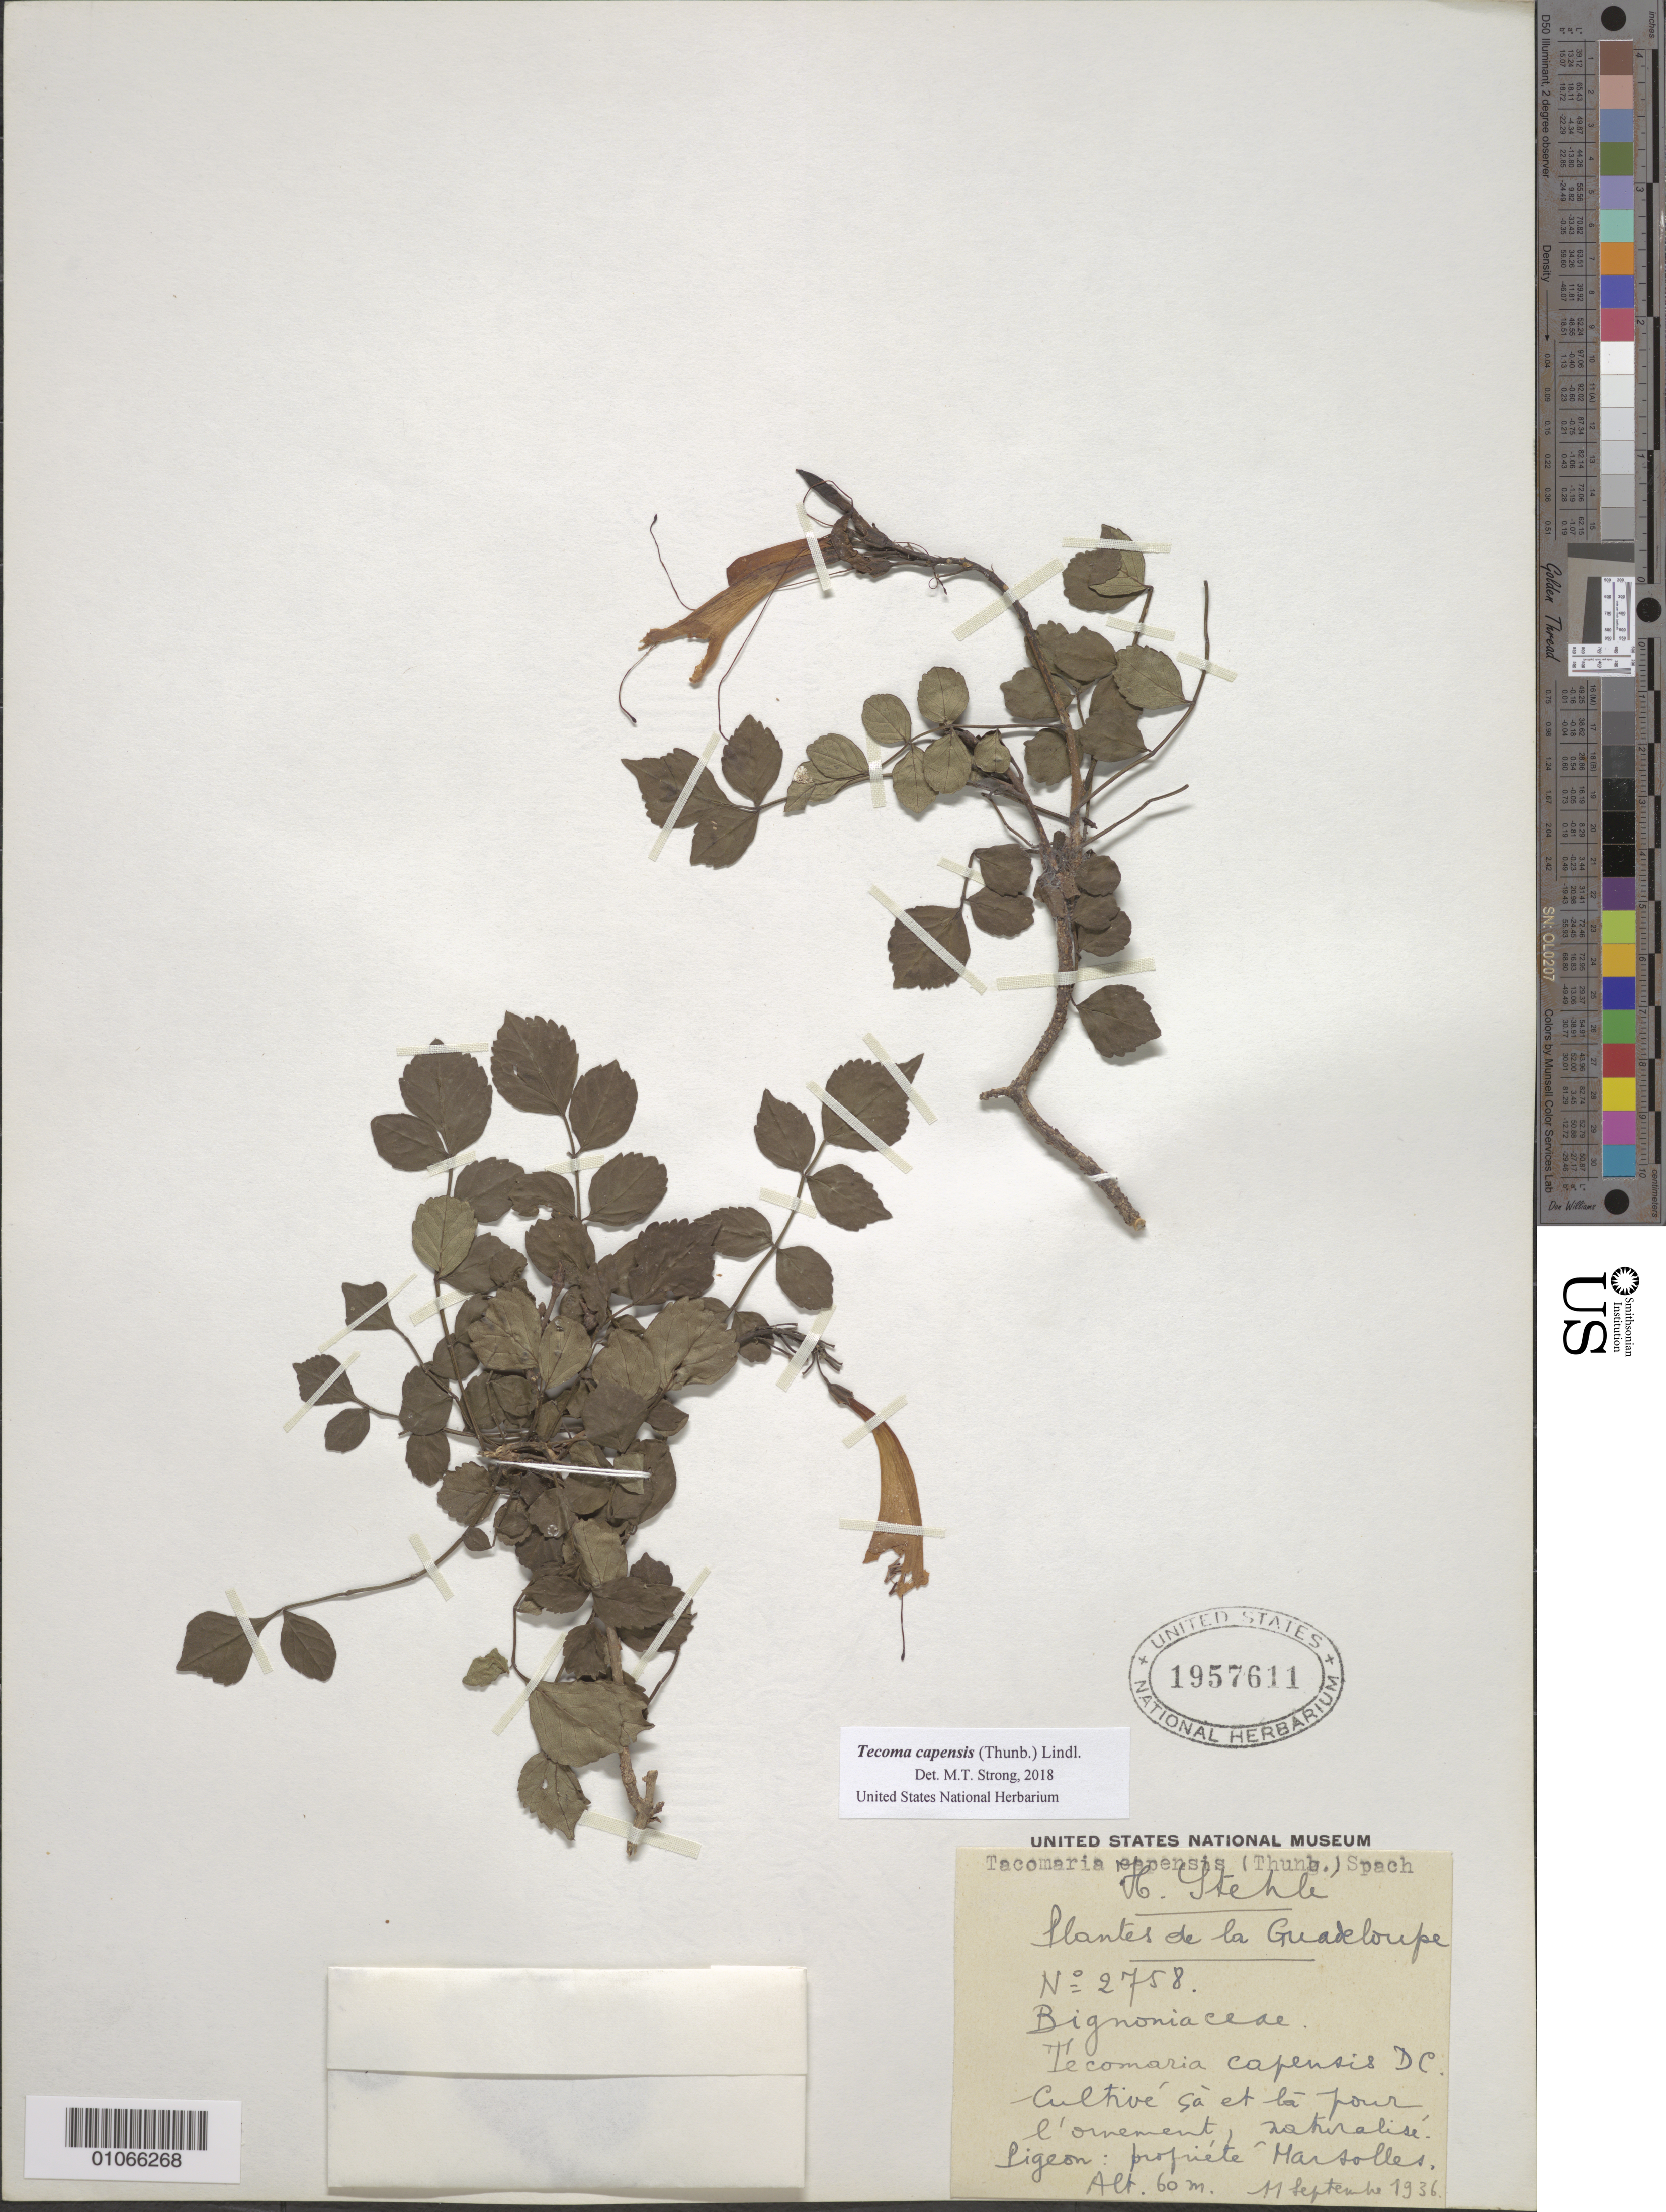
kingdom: Plantae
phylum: Tracheophyta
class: Magnoliopsida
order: Lamiales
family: Bignoniaceae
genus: Tecoma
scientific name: Tecoma capensis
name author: (Thunb.) Lindl.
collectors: H. Stehlé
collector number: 2758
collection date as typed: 11 Sep 1936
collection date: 1936-09-11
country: Guadeloupe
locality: Marsolles property.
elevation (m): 60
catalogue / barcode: US 1957611